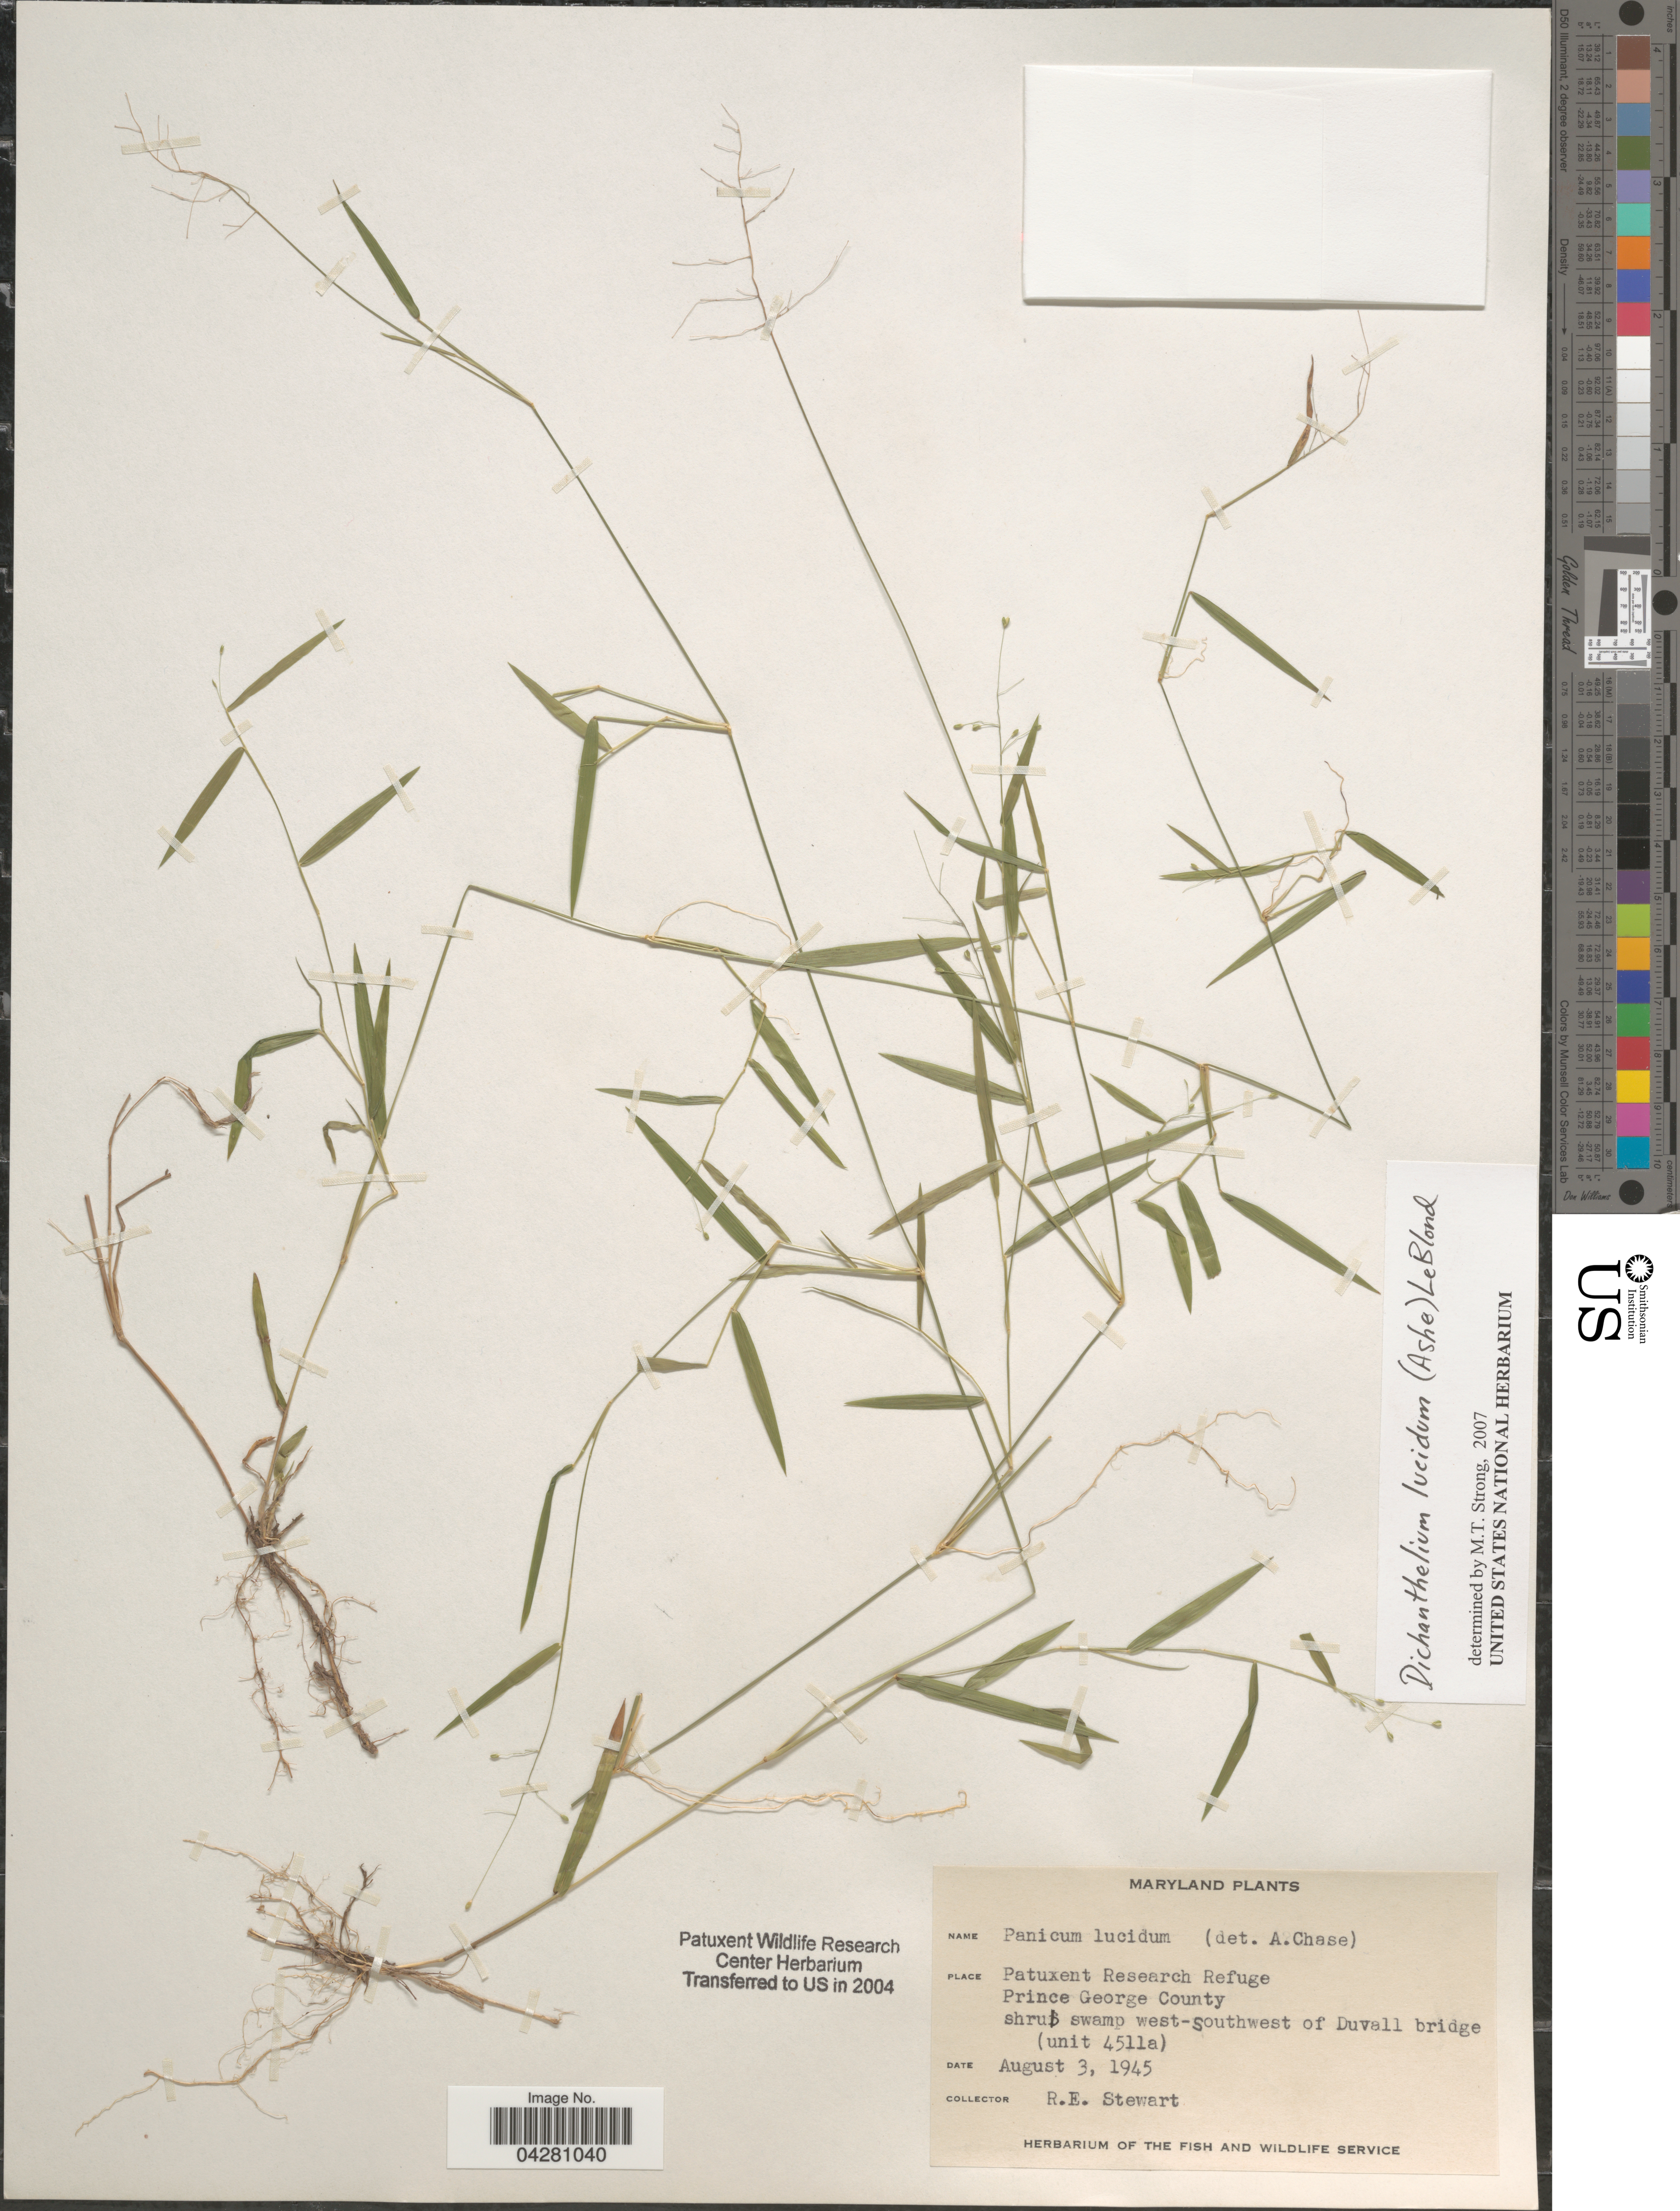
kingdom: Plantae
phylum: Tracheophyta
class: Liliopsida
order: Poales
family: Poaceae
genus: Dichanthelium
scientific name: Dichanthelium dichotomum var. dichotomum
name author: (L.) Gould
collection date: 1945-08-03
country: United States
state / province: Maryland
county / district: Prince George's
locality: Patuxent Research Refuge. Prince Georges County. Shrub swamp west-southwest of Duvall bridge (unit 4511a).